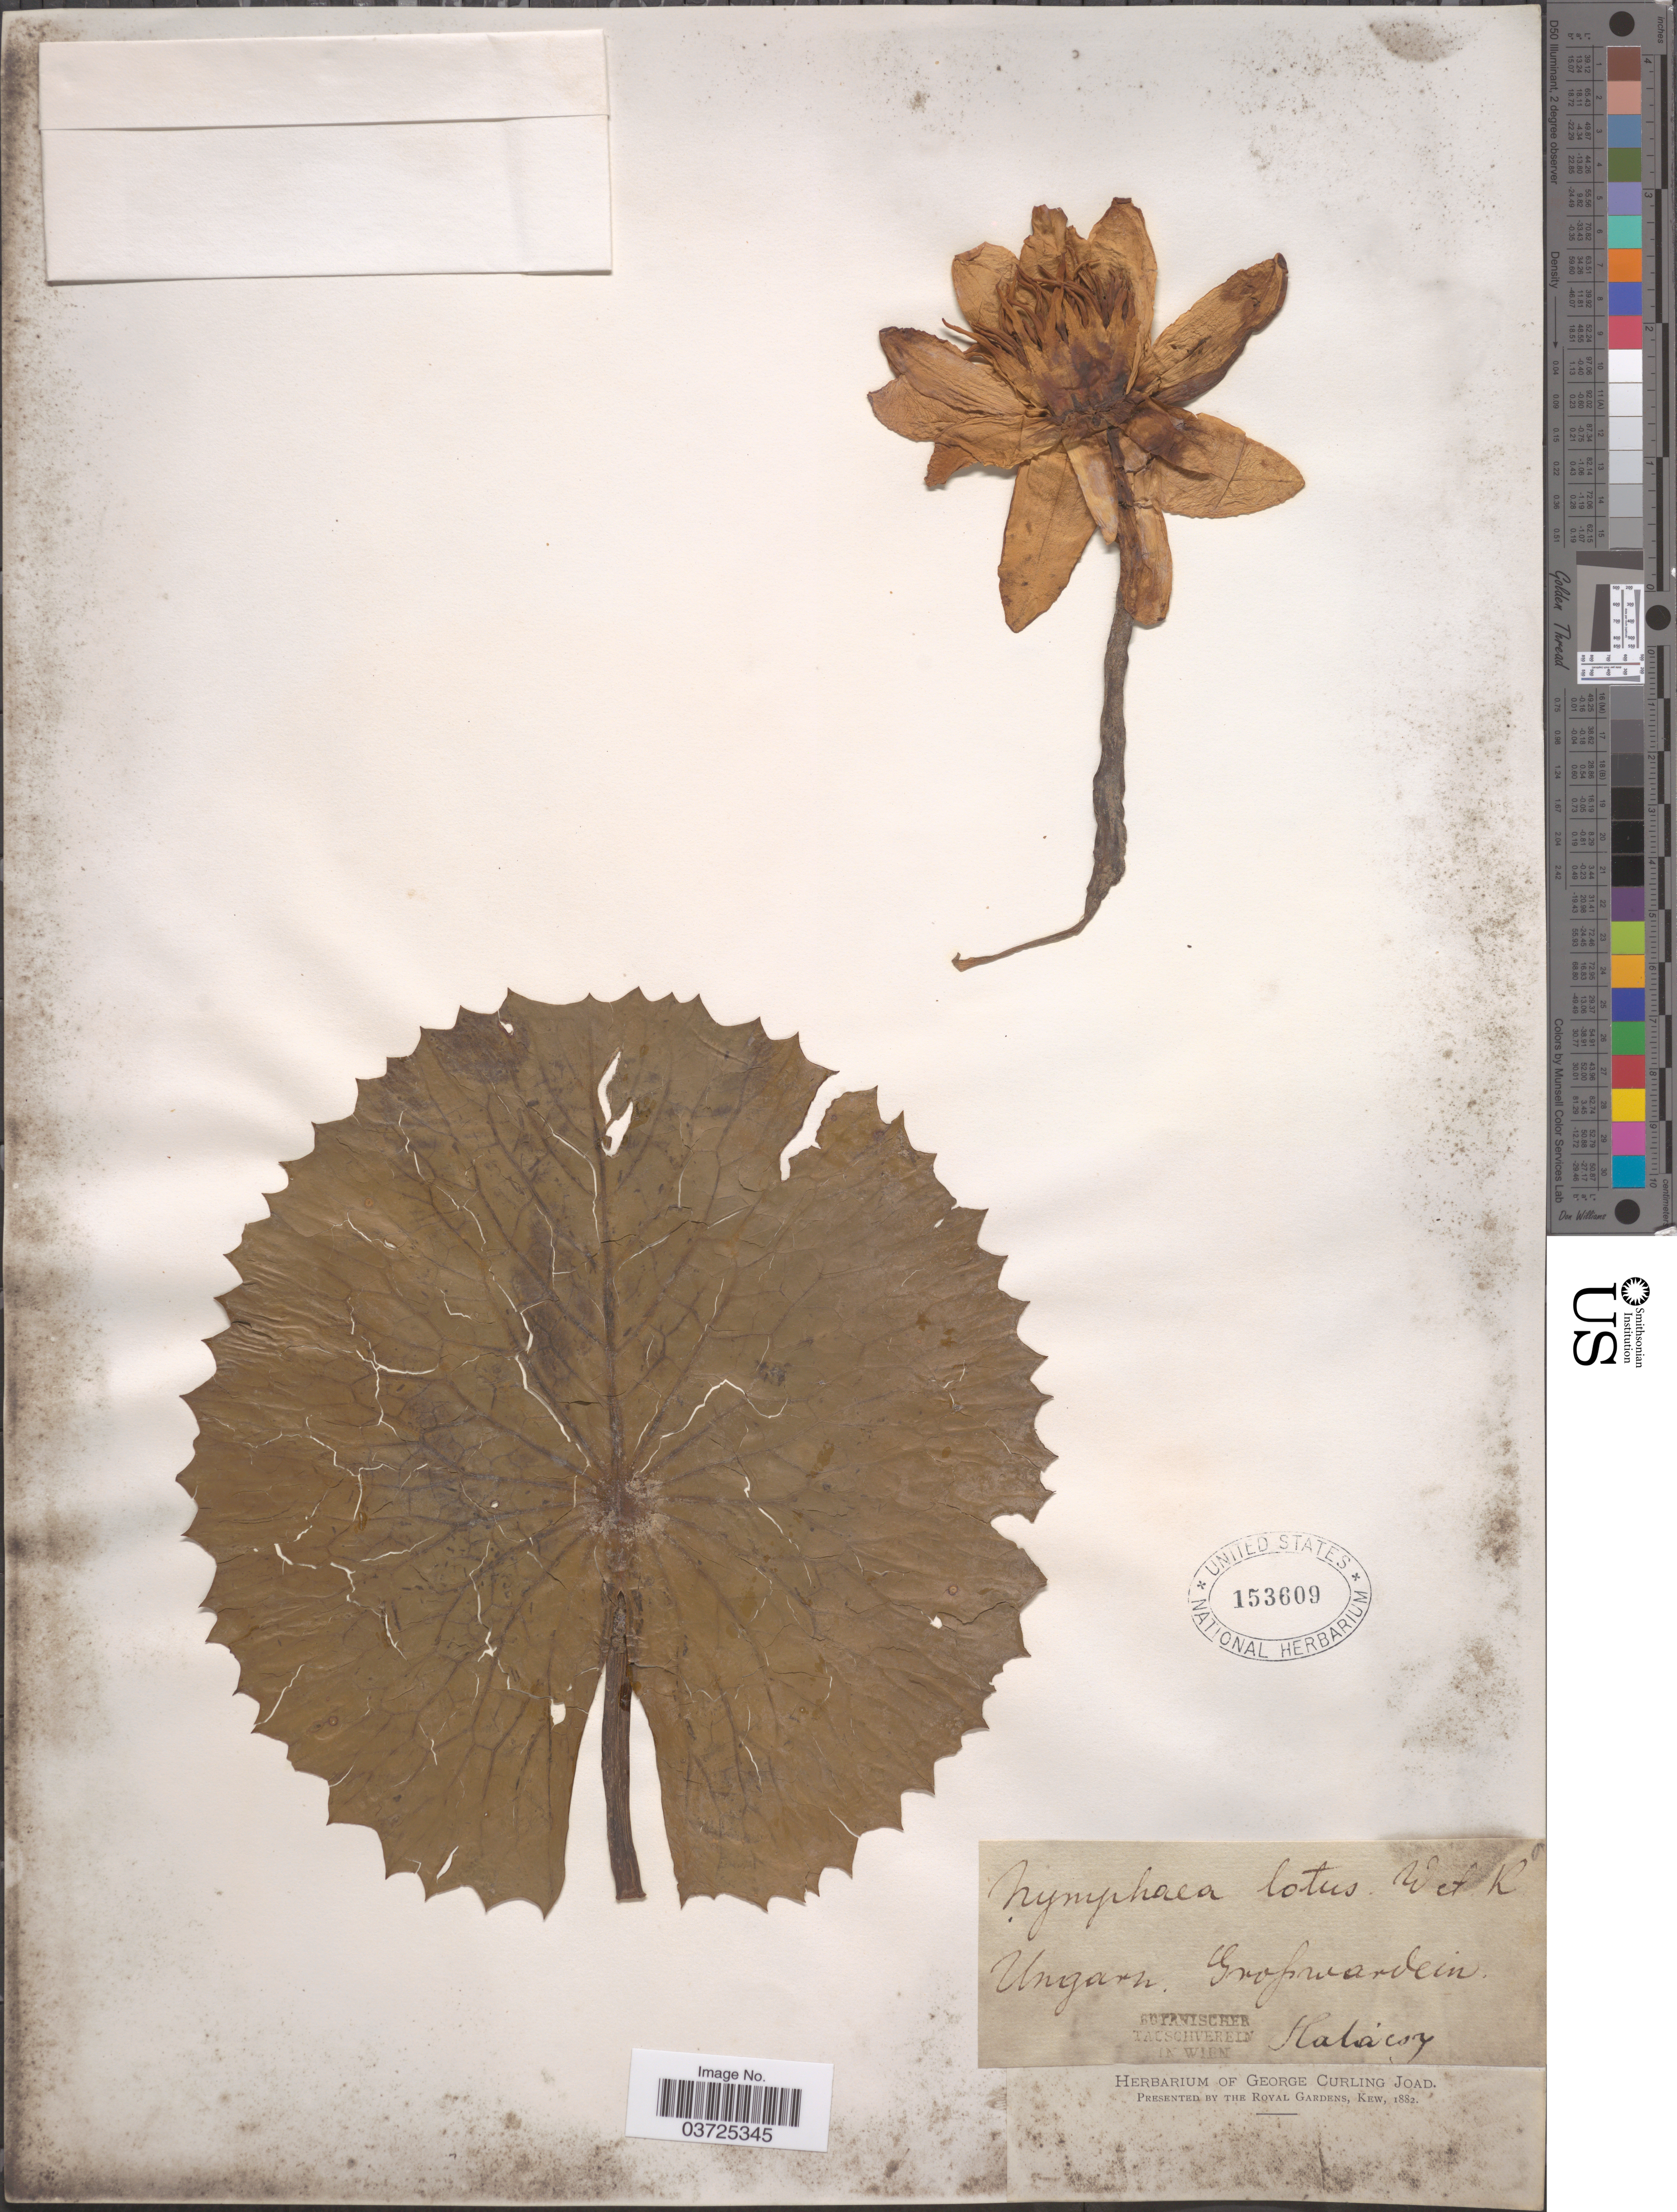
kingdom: Plantae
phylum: Tracheophyta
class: Magnoliopsida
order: Nymphaeales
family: Nymphaeaceae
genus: Nymphaea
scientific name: Nymphaea lotus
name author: L.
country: Hungary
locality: Ungarn. Gropwarden.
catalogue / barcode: US 153609